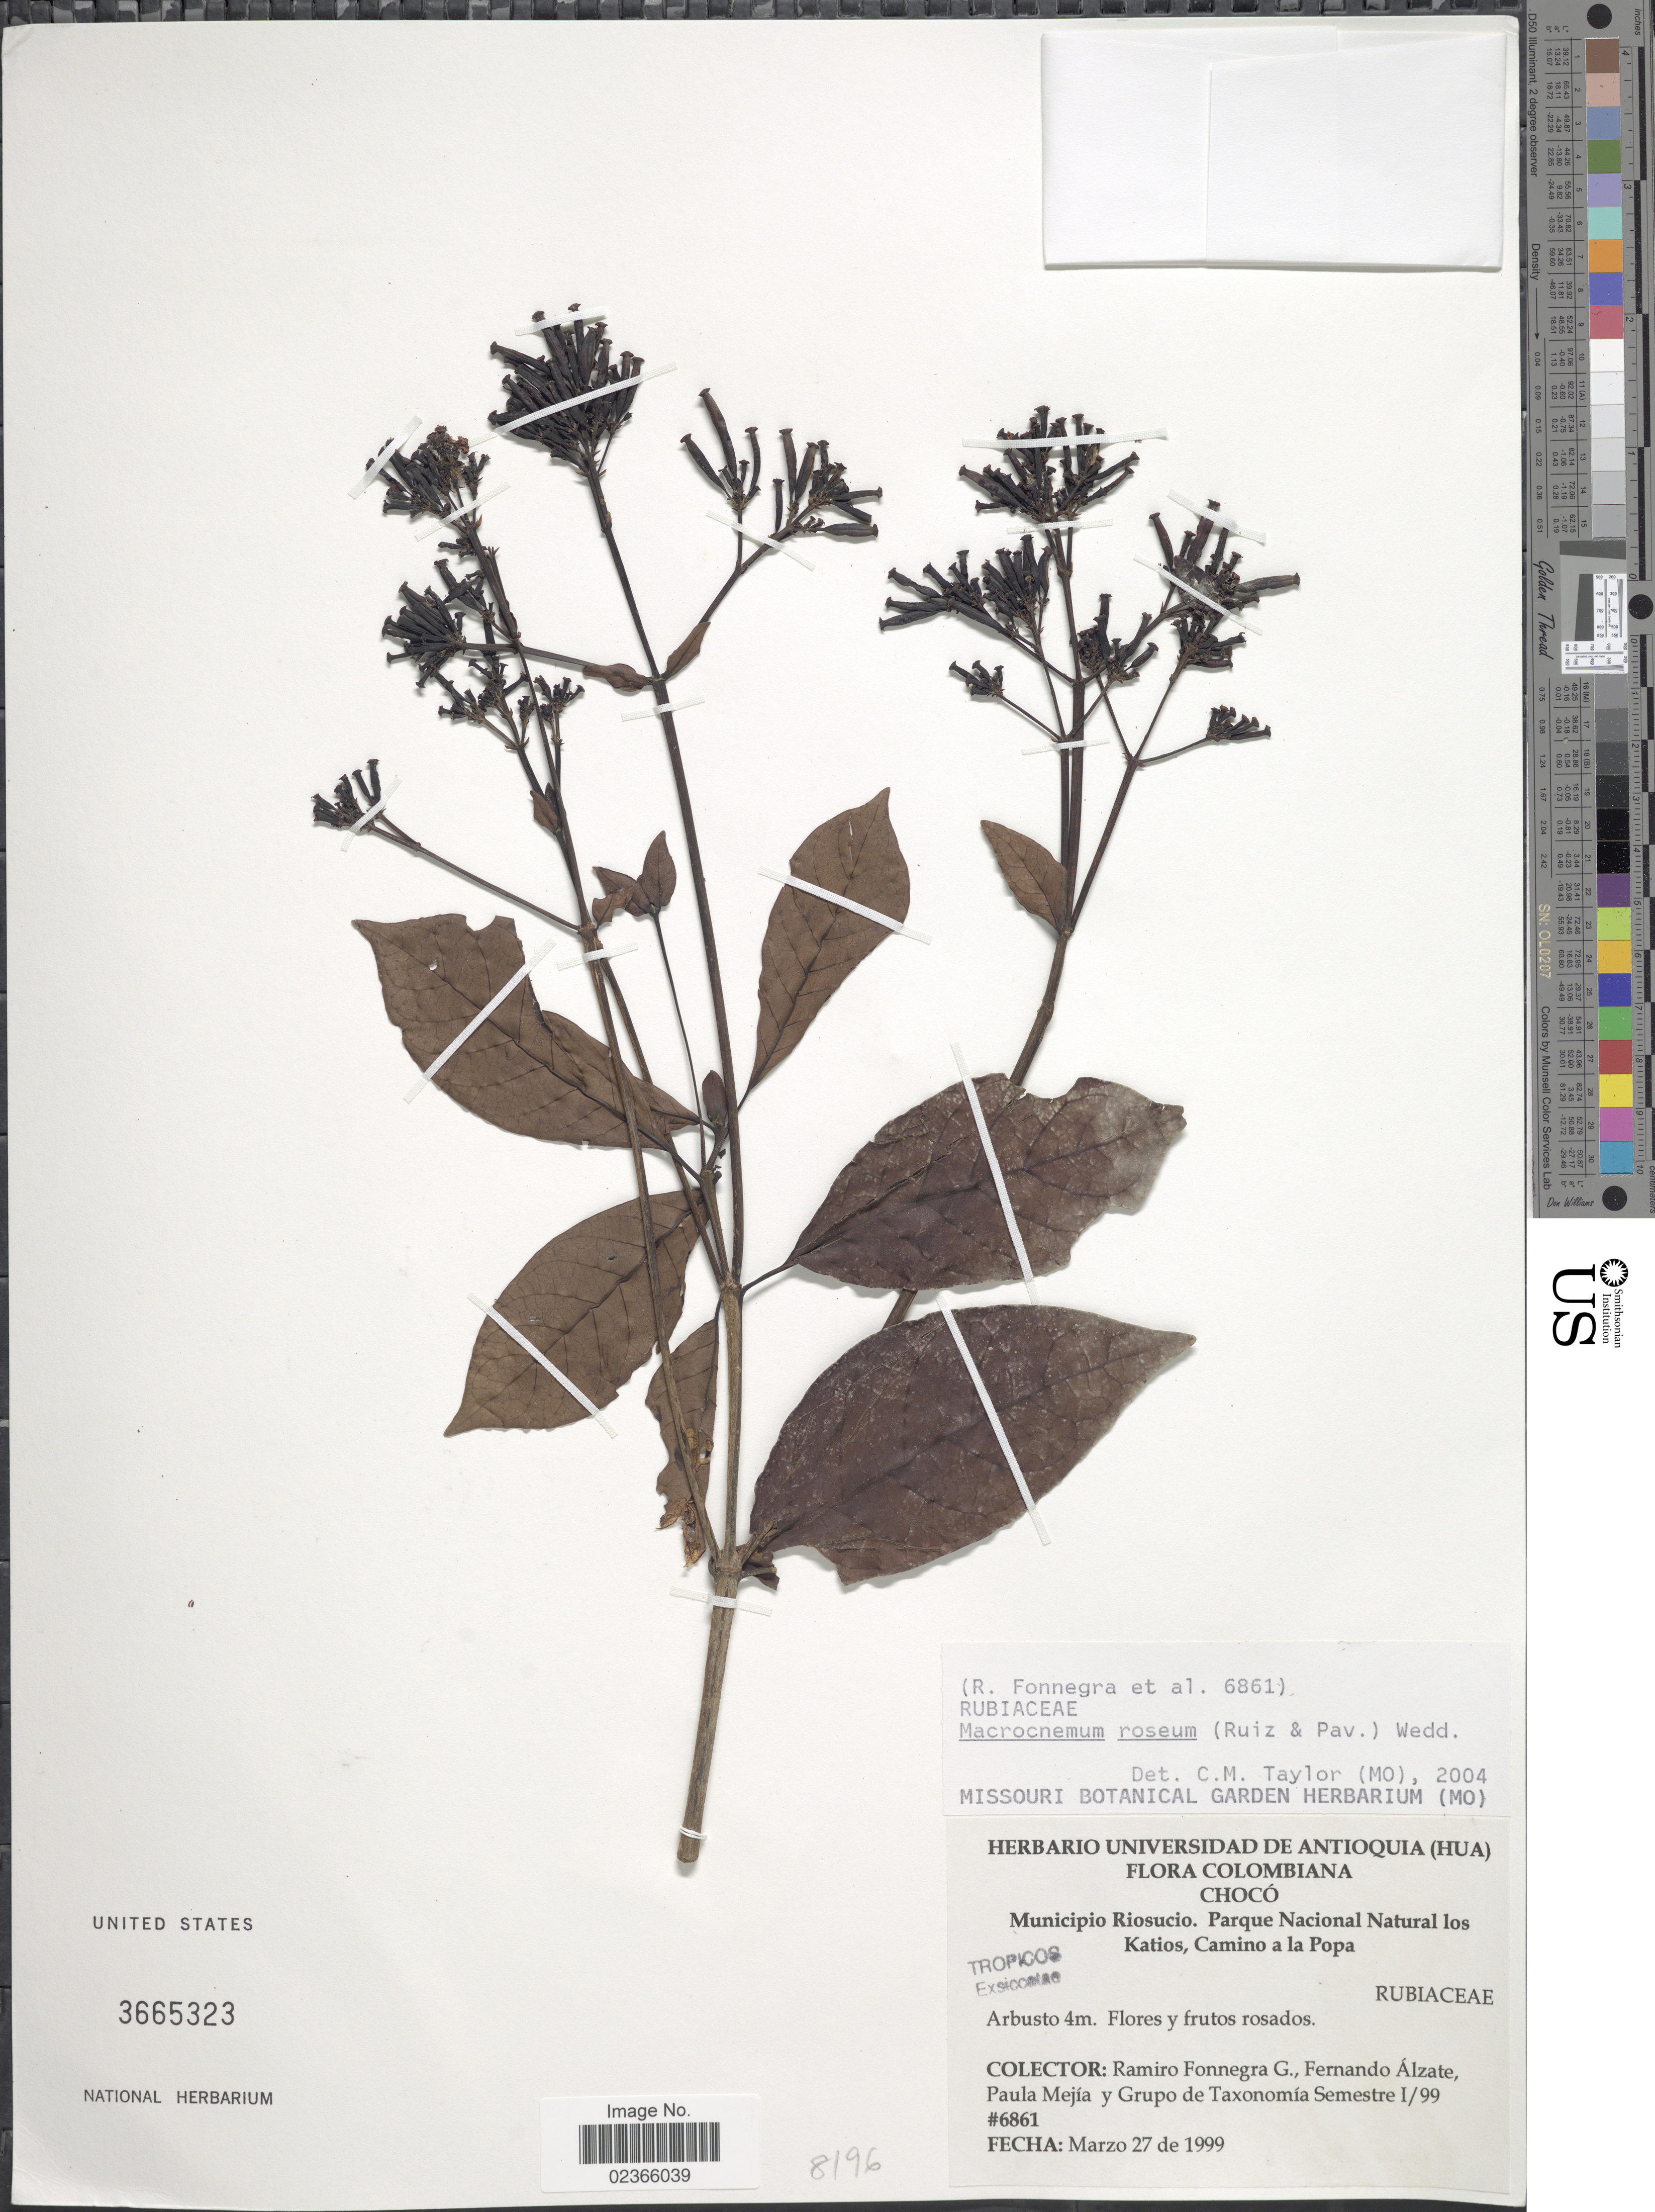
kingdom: Plantae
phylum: Tracheophyta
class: Magnoliopsida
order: Gentianales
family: Rubiaceae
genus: Macrocnemum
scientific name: Macrocnemum roseum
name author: Wedd.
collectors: R. Fonnegra G., F. Alzate, P. Mejía & Grupo de Taxonomia Semestre I/99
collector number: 6861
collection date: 1999-03-27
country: Colombia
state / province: Chocó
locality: Municipio Riosucio, Parque Nacional Natural los Katios, Camino a la Popa.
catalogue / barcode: US 3665323